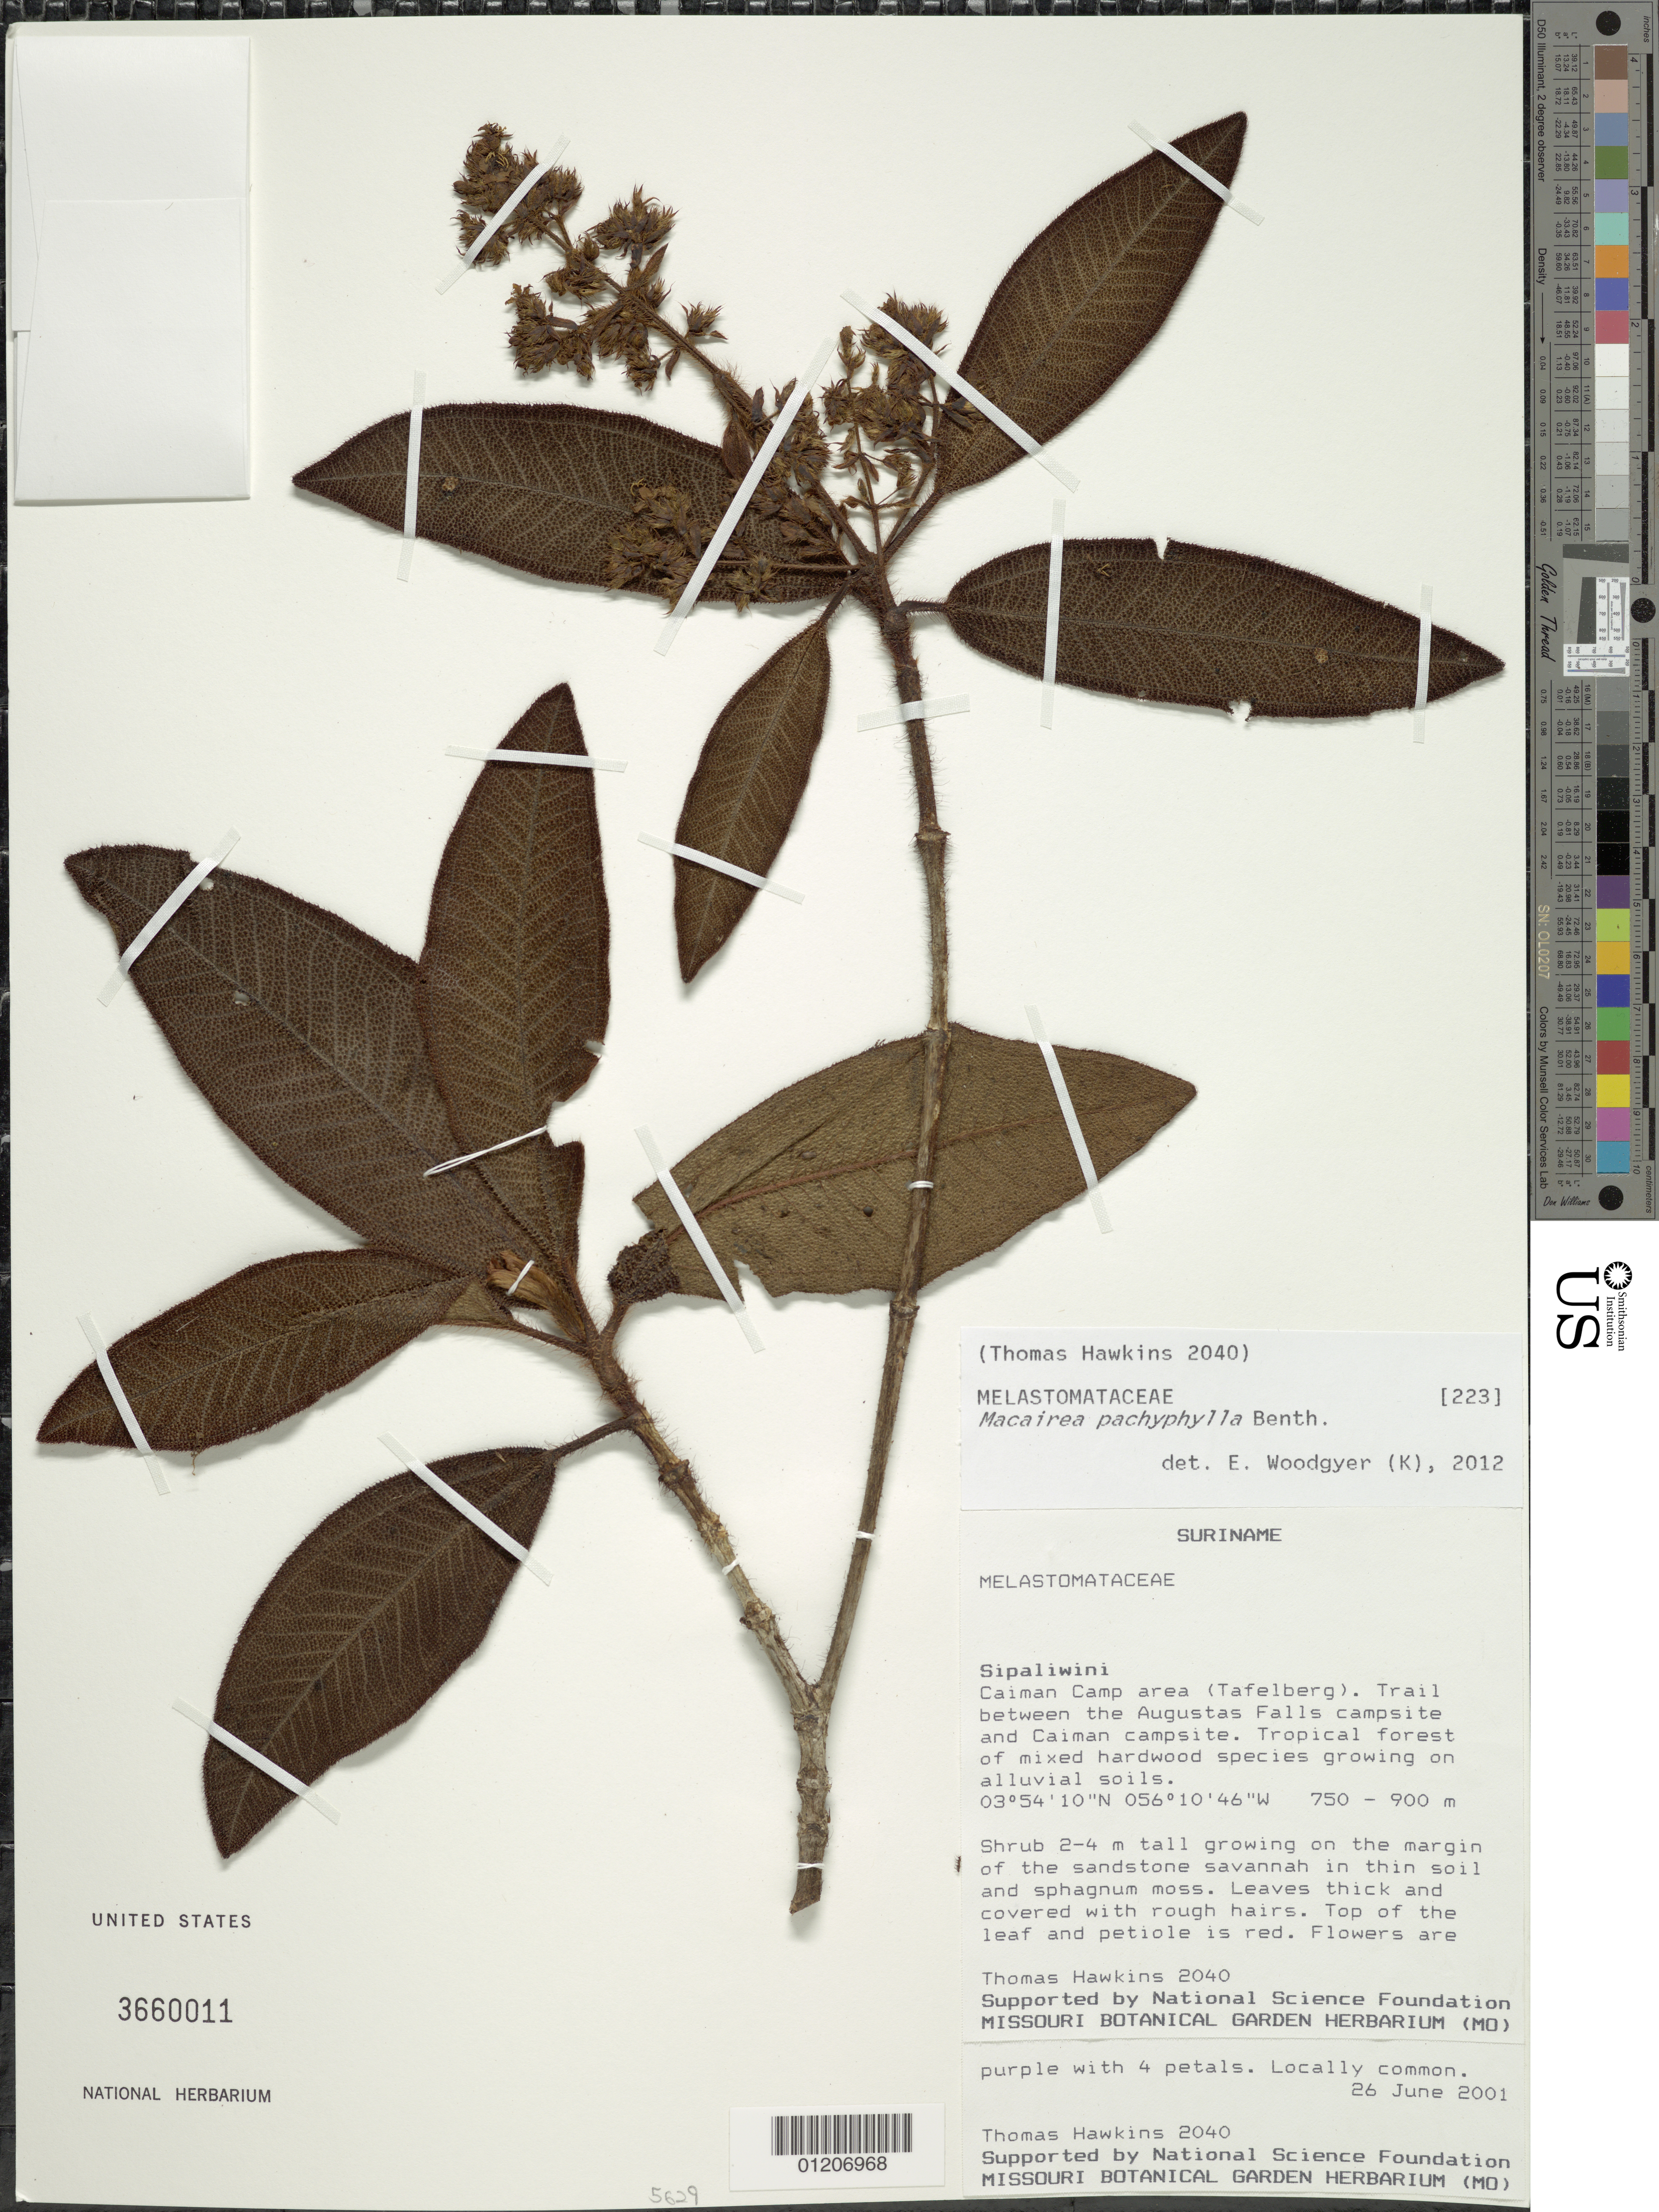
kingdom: Plantae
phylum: Tracheophyta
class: Magnoliopsida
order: Myrtales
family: Melastomataceae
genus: Macairea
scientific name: Macairea pachyphylla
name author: Benth.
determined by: Woodgyer, E. M.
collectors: T. Hawkins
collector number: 2040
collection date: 2001-06-26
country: Suriname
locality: Caiman Camp area (Tafelberg). Trail between the Augustas Falls campsite and Caiman campsite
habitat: Tropical forest of mixed hardwood species growing on alluvial soils. Growing on the margin of the sandstone savannah in thin soil and sphagnum moss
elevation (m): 750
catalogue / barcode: US 3660011